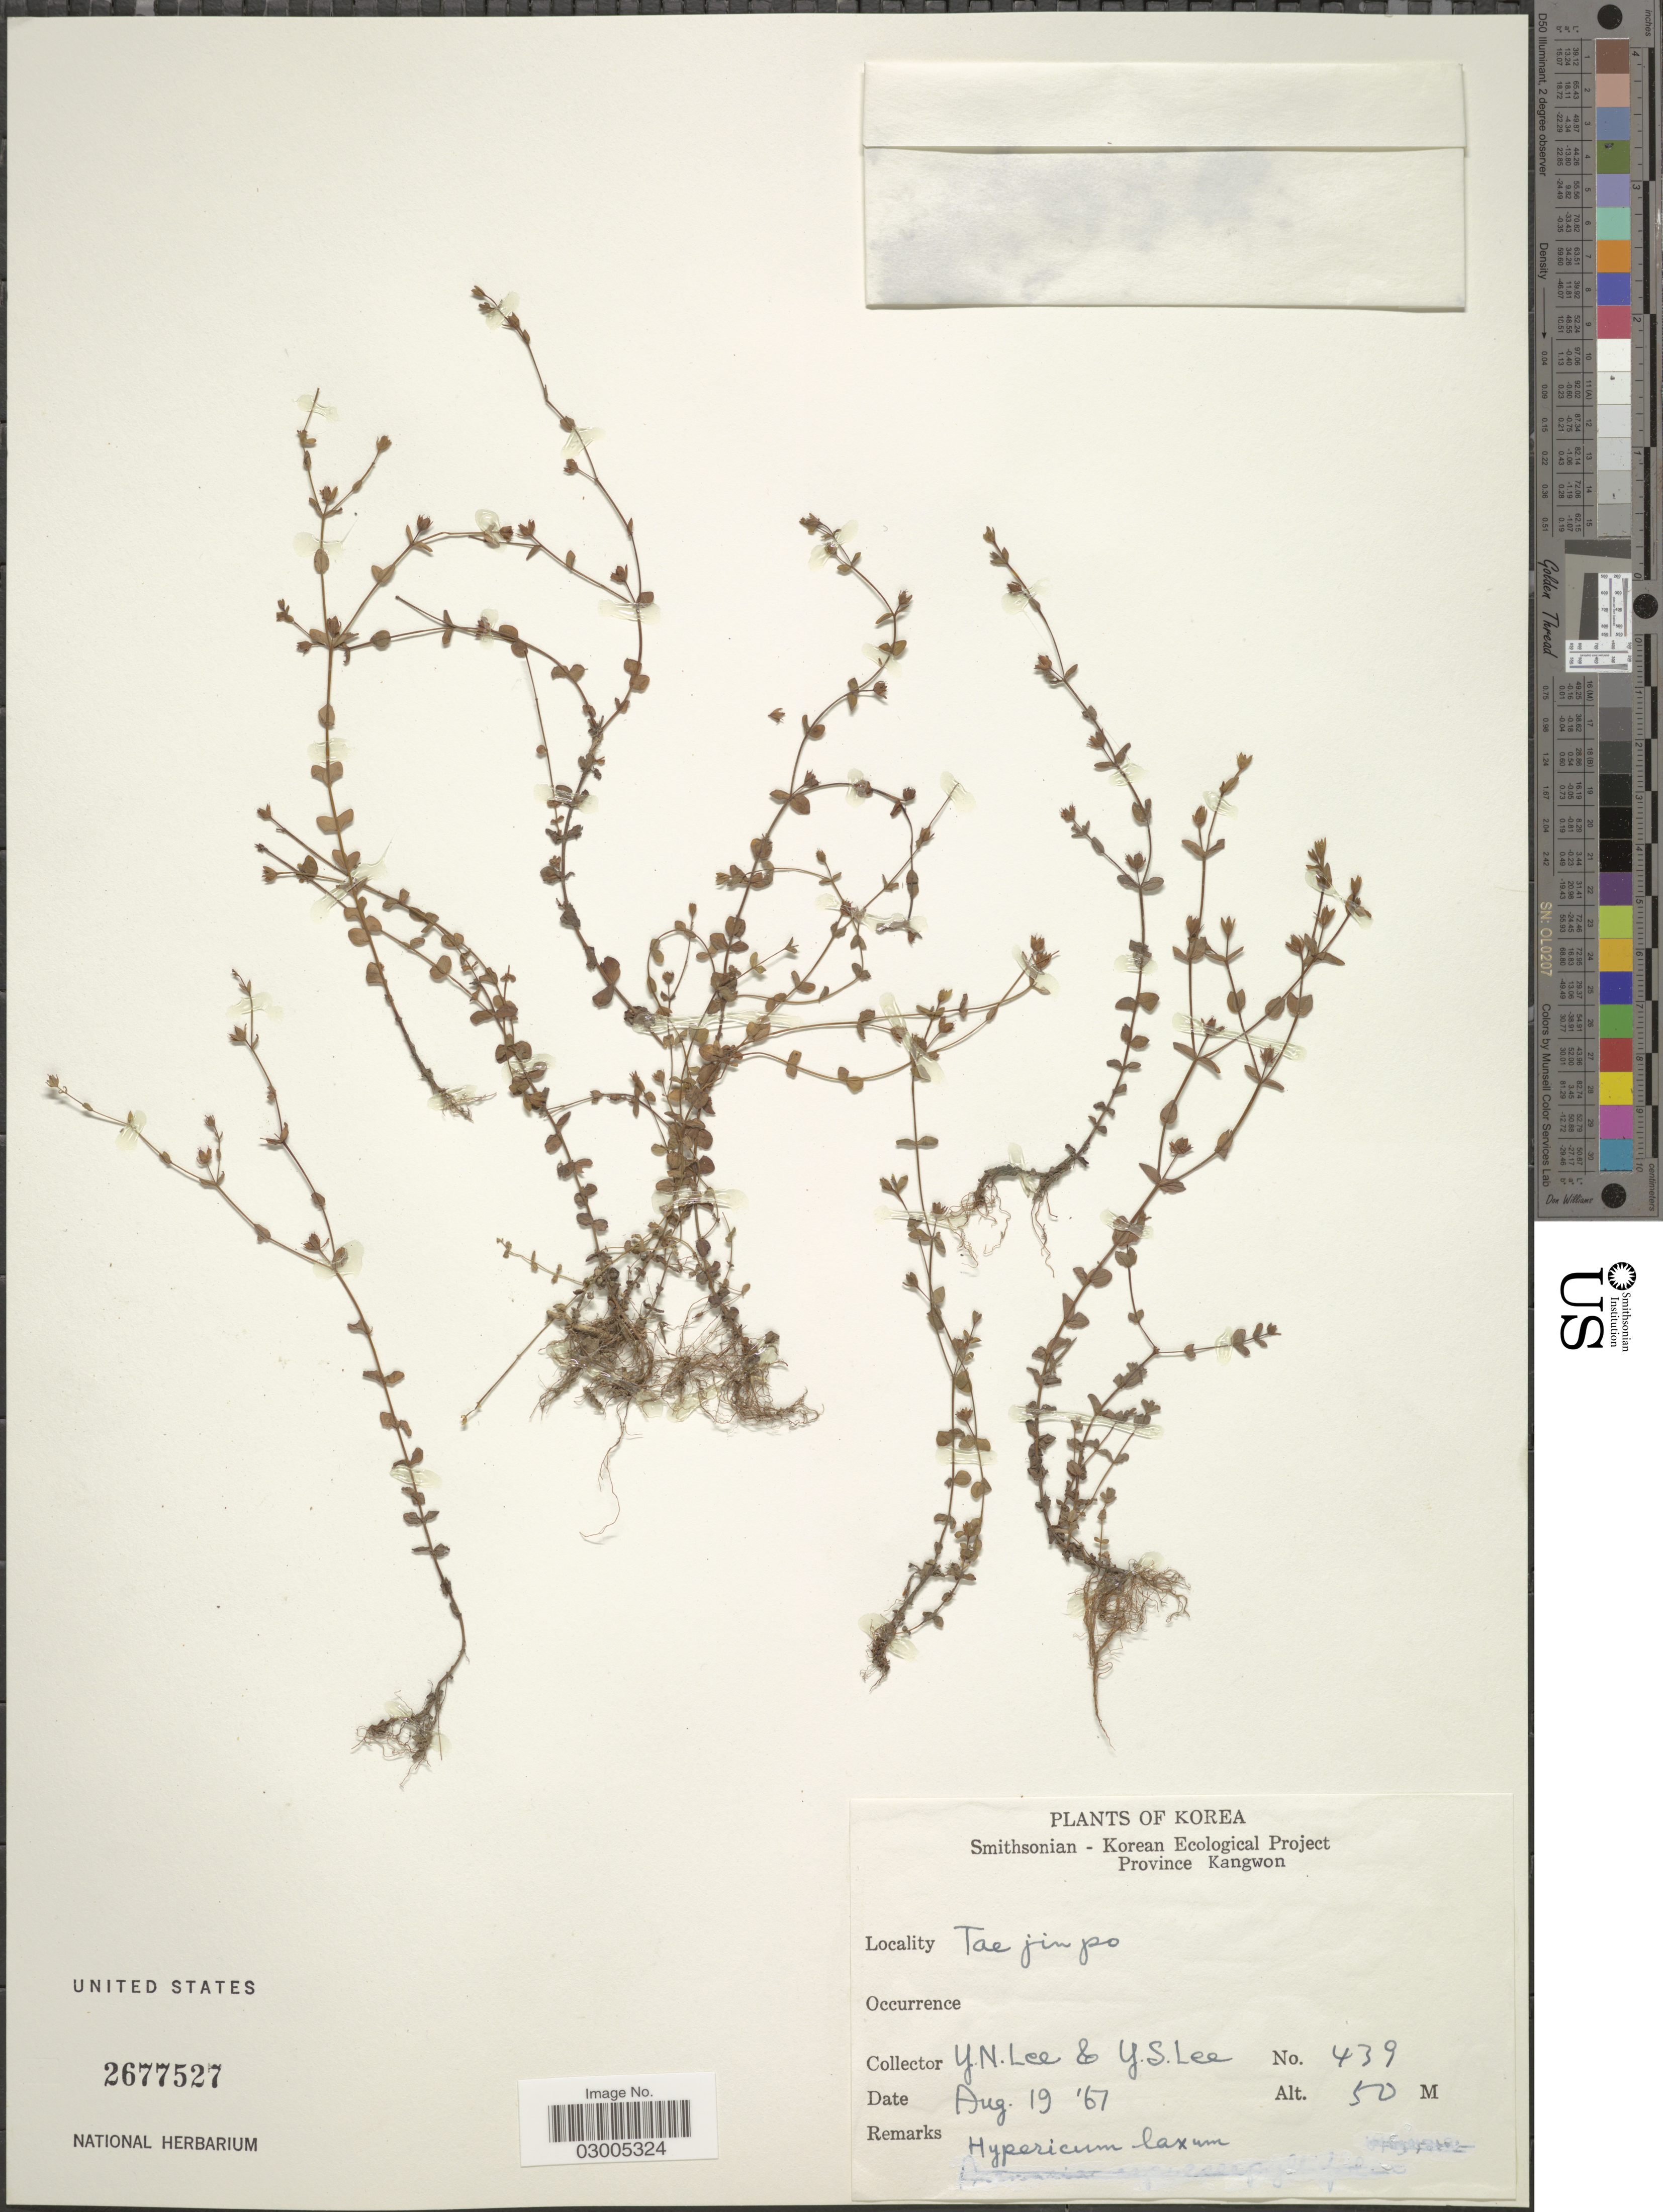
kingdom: Plantae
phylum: Tracheophyta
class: Magnoliopsida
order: Malpighiales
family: Hypericaceae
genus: Hypericum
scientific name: Hypericum laxum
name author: (Blume) Koidz.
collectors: Y. N. Lee & Y. S. Lee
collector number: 439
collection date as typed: Transcribed d/m/y: 19/8/67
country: North Korea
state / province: Kangwon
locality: Tae jinpo.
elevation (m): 50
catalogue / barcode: US 2677527